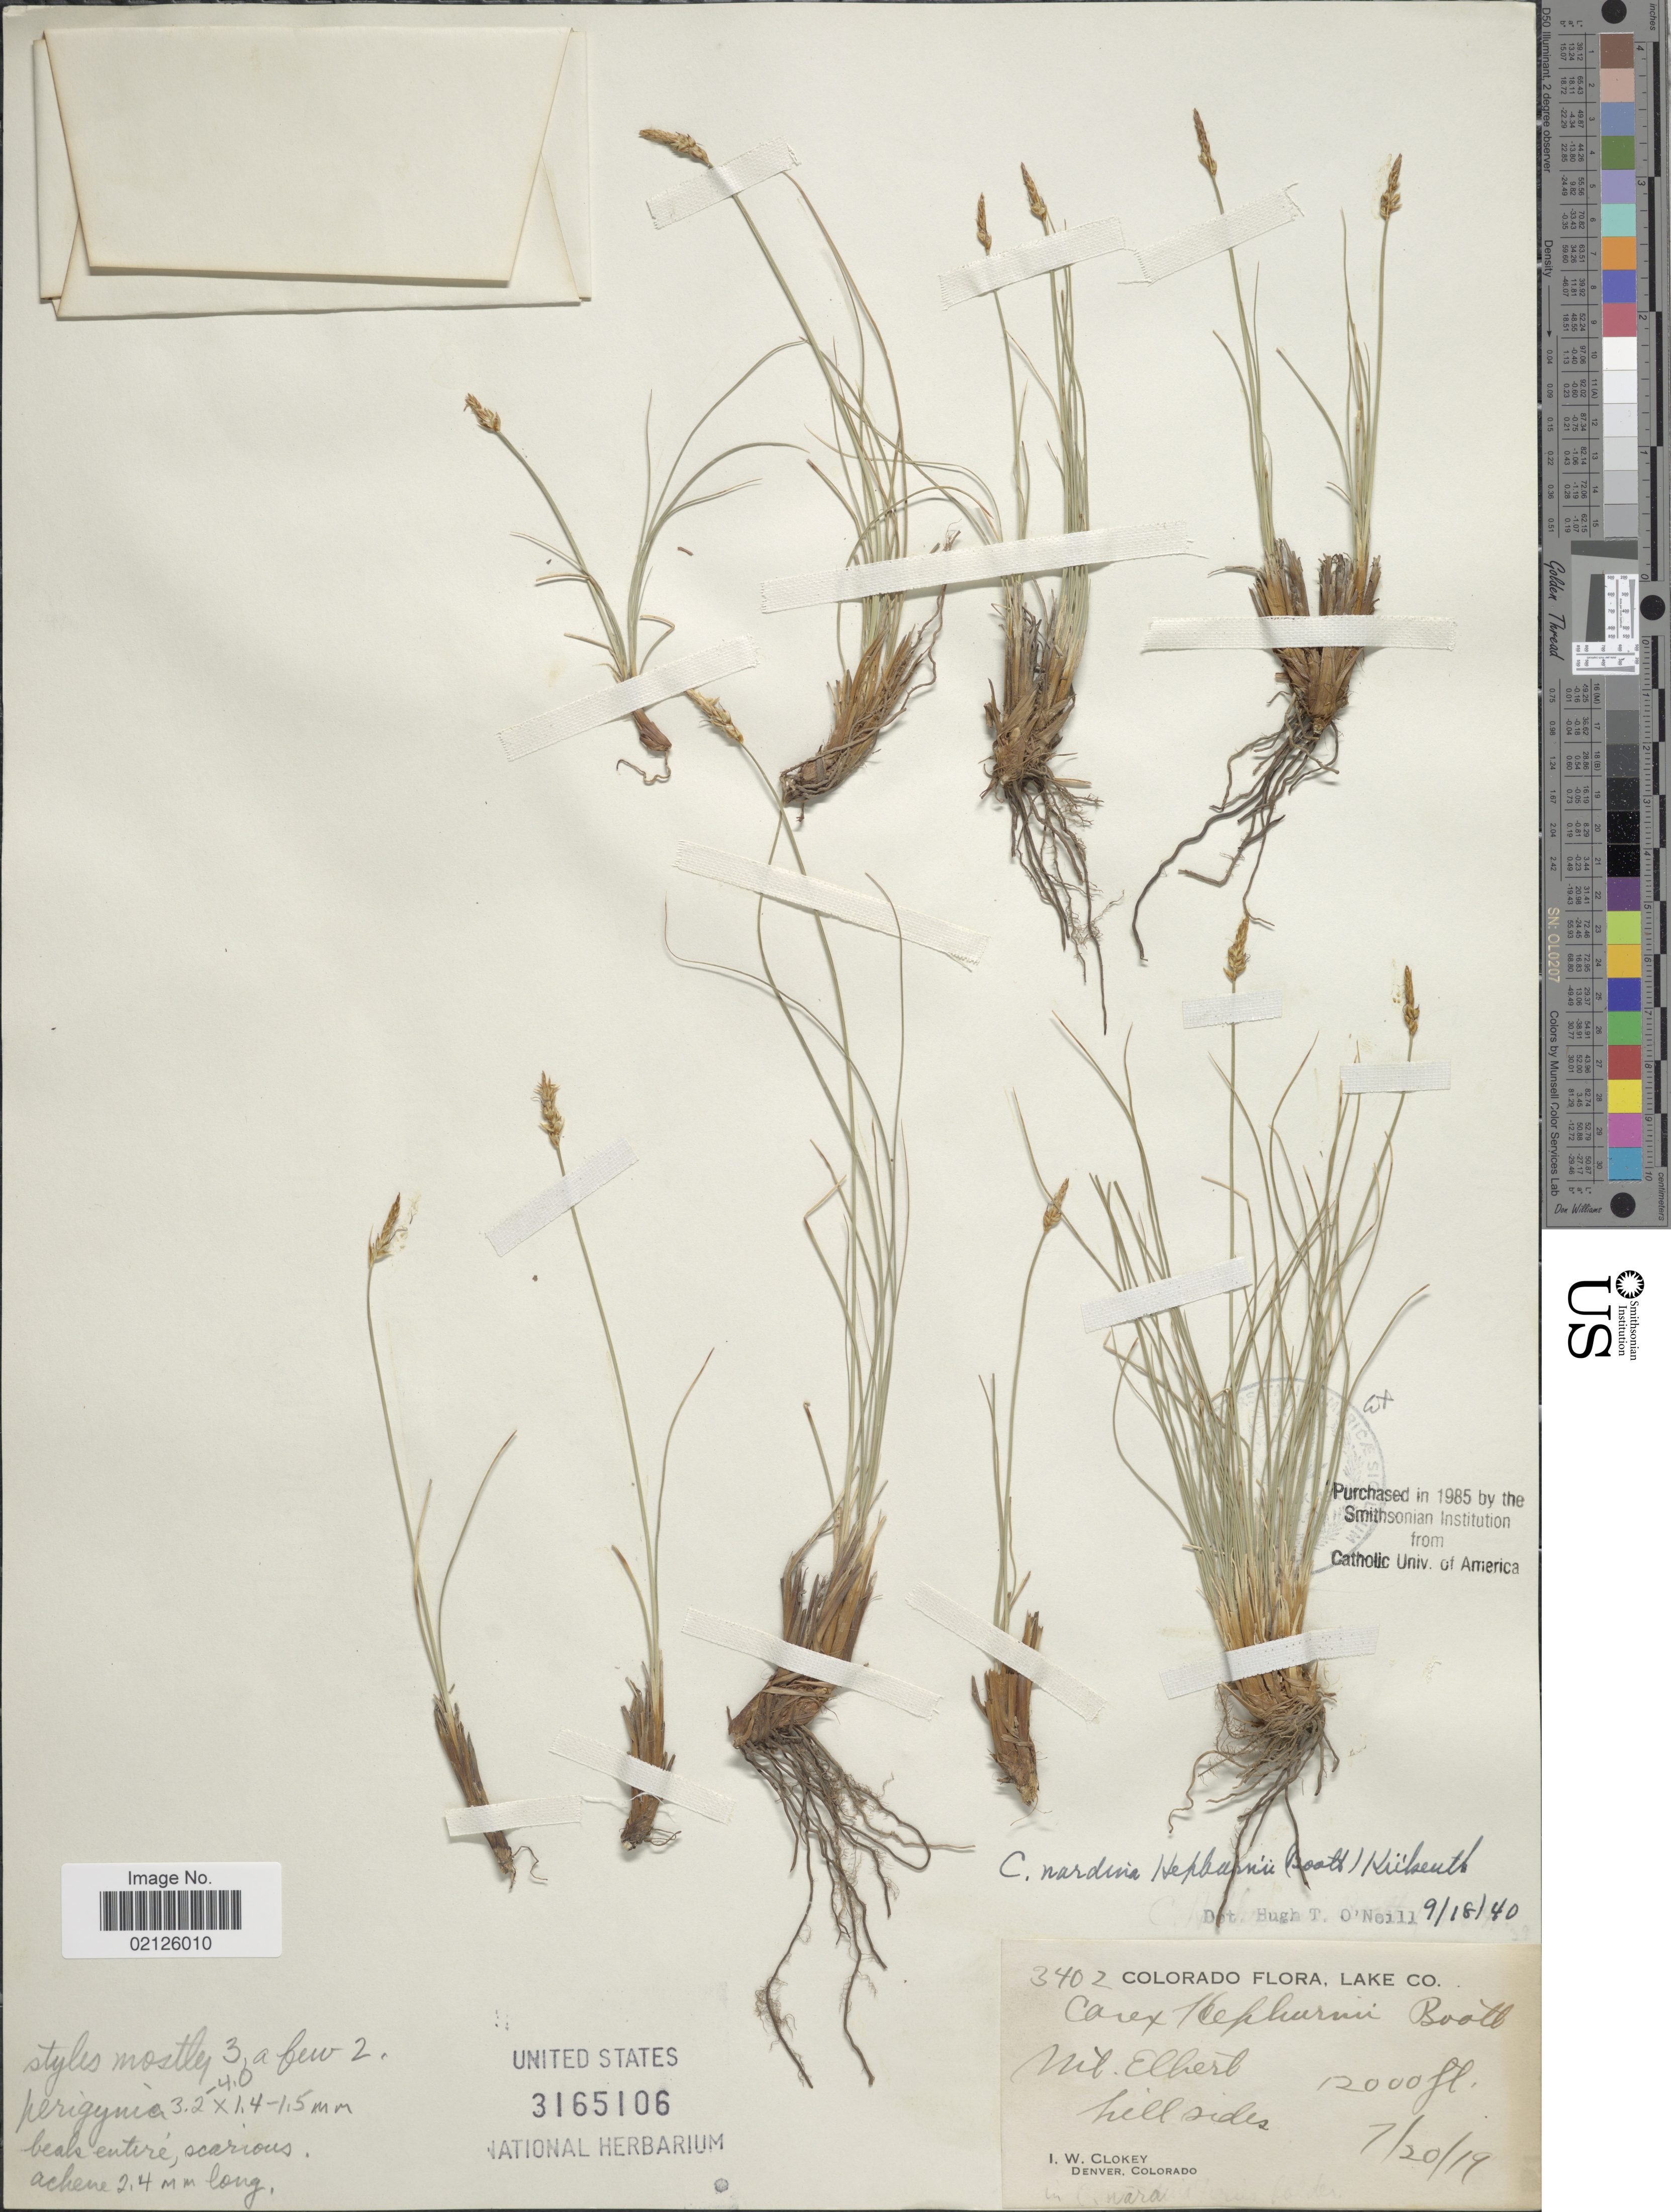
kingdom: Plantae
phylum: Tracheophyta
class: Liliopsida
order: Poales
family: Cyperaceae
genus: Carex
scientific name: Carex nardina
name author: (Hornem.) Fr.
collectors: I. W. Clokey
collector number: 3402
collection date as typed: Transcribed d/m/y: 20/7/19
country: United States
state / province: Colorado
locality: Lake Co., Mt Elbert, hillsides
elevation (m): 3658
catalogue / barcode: US 3165106